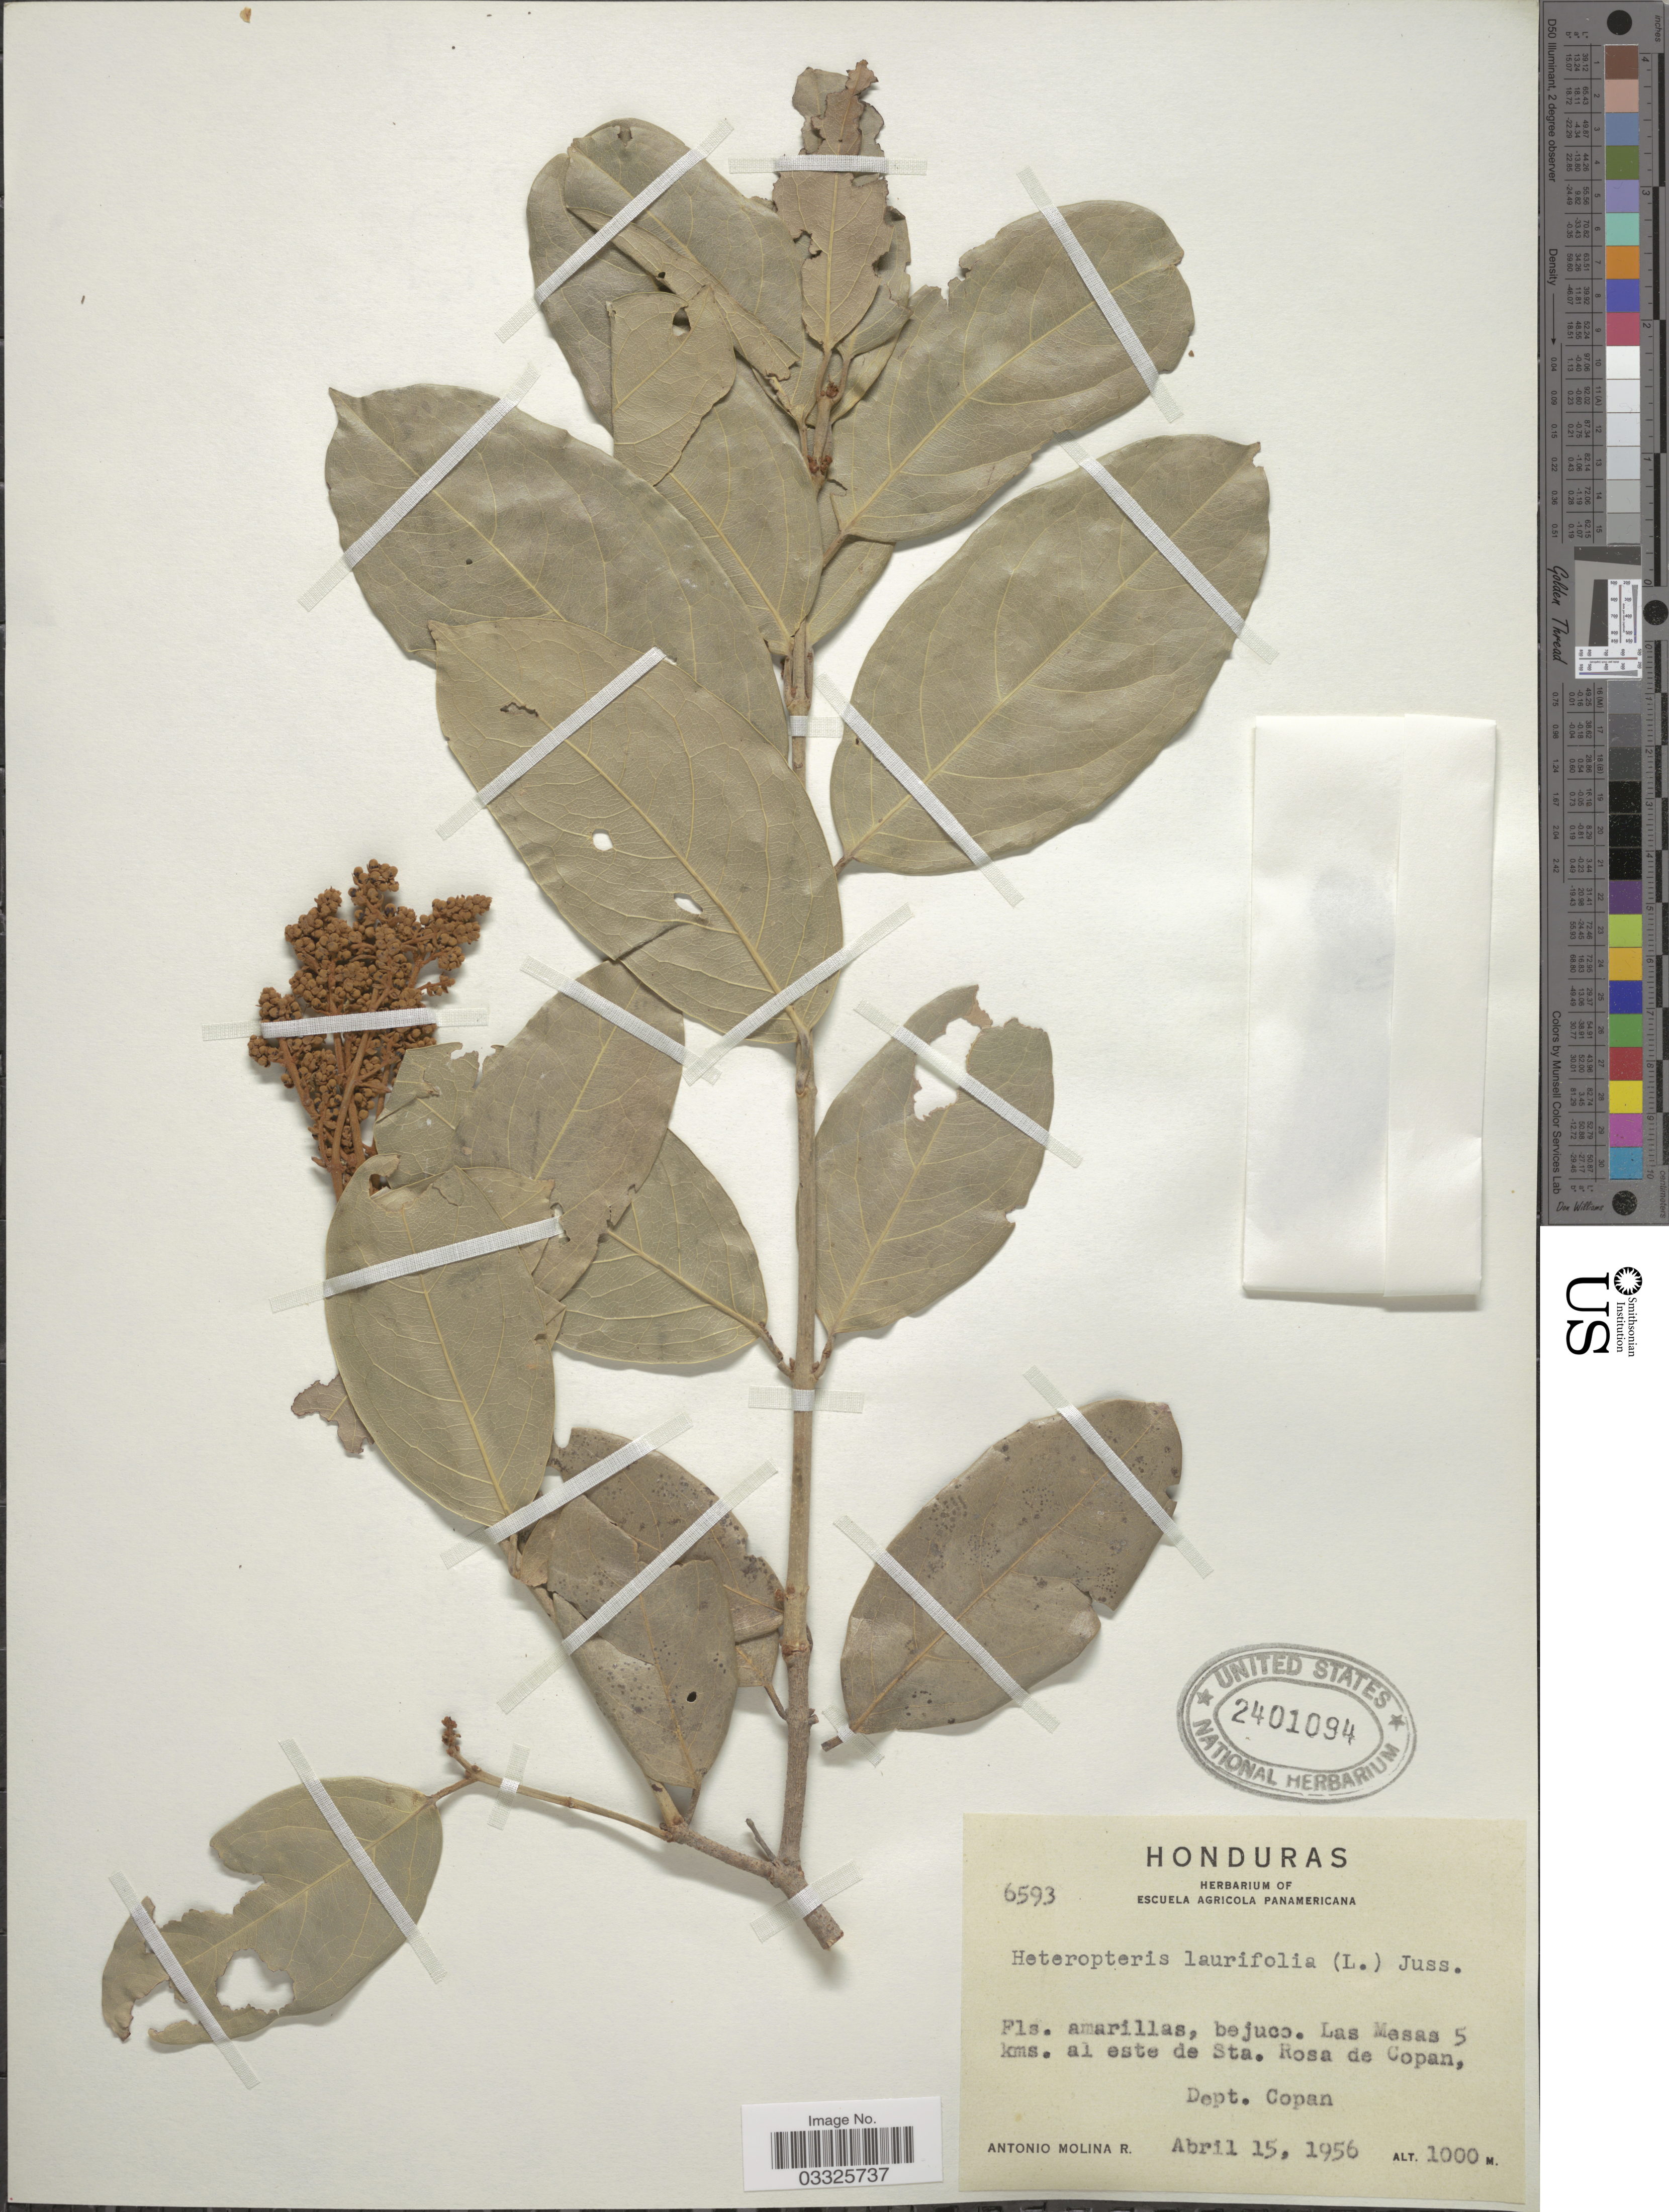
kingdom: Plantae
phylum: Tracheophyta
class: Magnoliopsida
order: Malpighiales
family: Malpighiaceae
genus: Heteropterys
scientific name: Heteropterys laurifolia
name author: (L.) A. Juss.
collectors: A. Molina R.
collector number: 6593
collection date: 1956-04-15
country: Honduras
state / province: Copán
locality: Las Mesas 5 kms. al este de Sta. Rosa de Copan, Dept. Copan.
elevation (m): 1000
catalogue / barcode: US 2401094